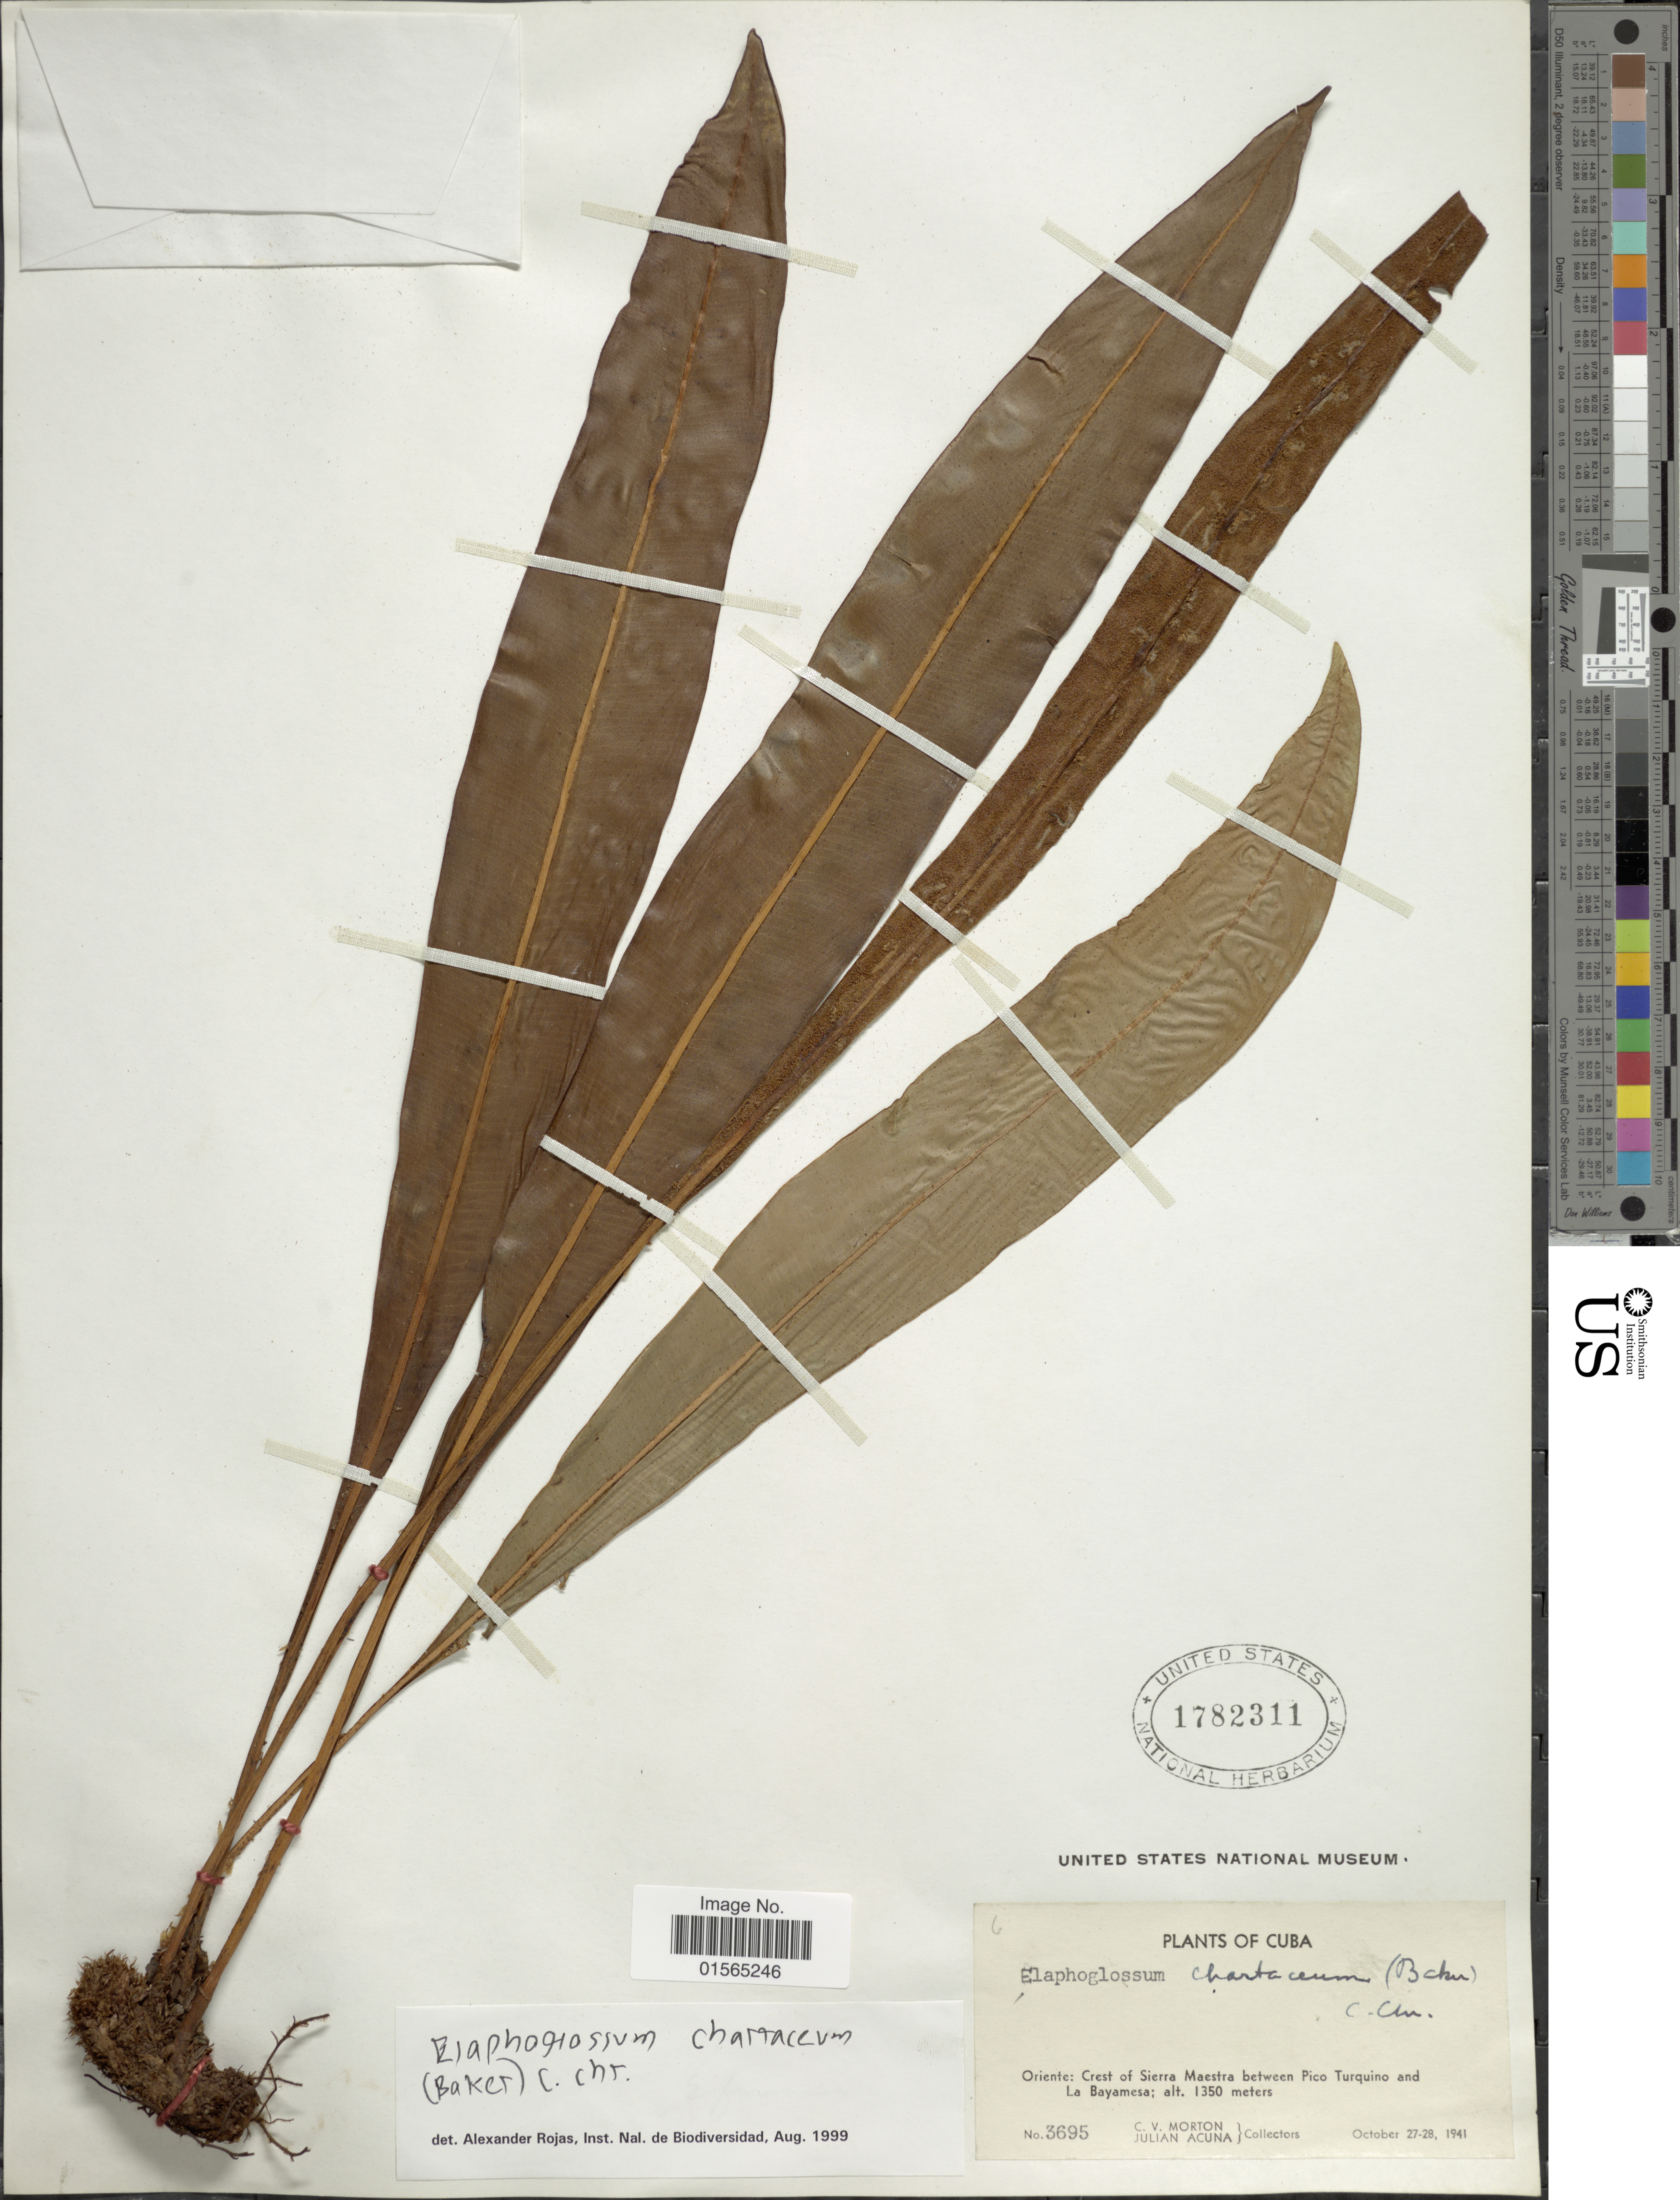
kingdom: Plantae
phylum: Tracheophyta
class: Polypodiopsida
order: Polypodiales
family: Dryopteridaceae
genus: Elaphoglossum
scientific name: Elaphoglossum chartaceum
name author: (Baker ex Jenman) C. Chr.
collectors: C. V. Morton & J. B. Acuña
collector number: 3695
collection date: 1941-10-27/1941-10-28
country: Cuba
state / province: Oriente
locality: Crest of Sierra Meastra between Pico Turquino and La Bayamesa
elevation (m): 1350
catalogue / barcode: US 1782311